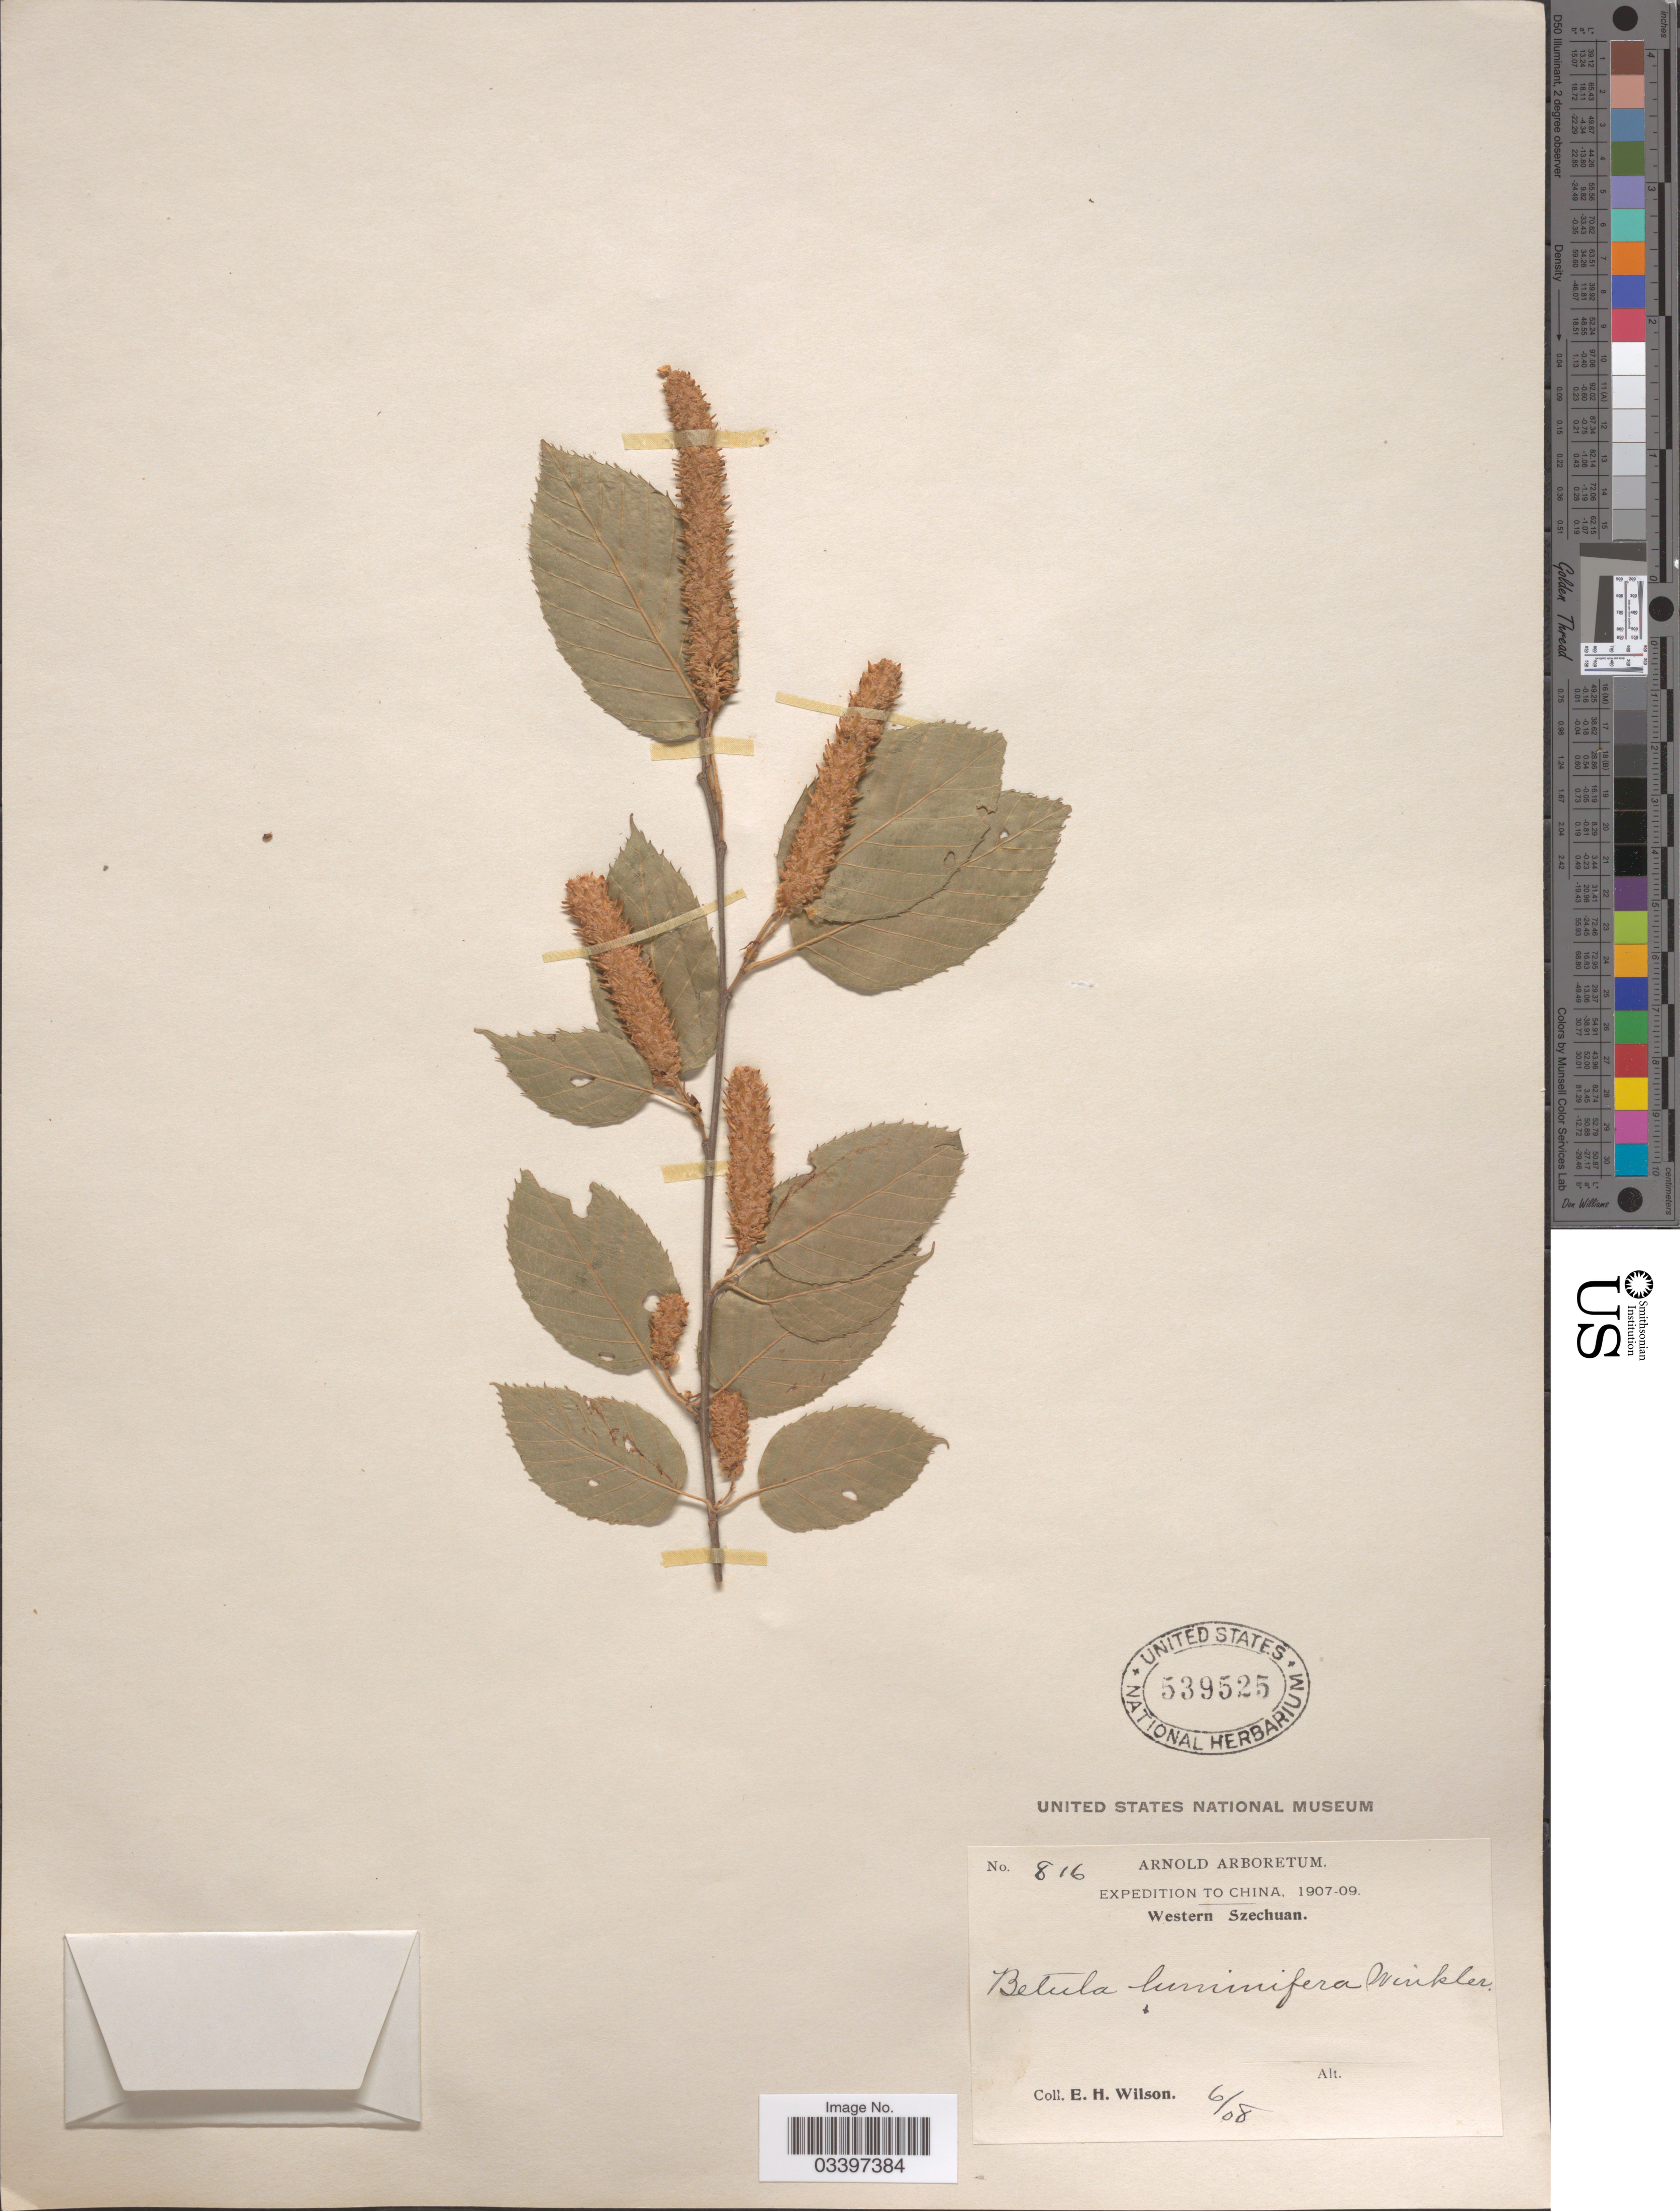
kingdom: Plantae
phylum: Tracheophyta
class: Magnoliopsida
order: Fagales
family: Betulaceae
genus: Betula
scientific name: Betula luminifera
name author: H.J.P. Winkl.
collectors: E. Wilson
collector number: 816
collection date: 1908-06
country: China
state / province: Sichuan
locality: Western Szechuan.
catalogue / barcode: US 539525